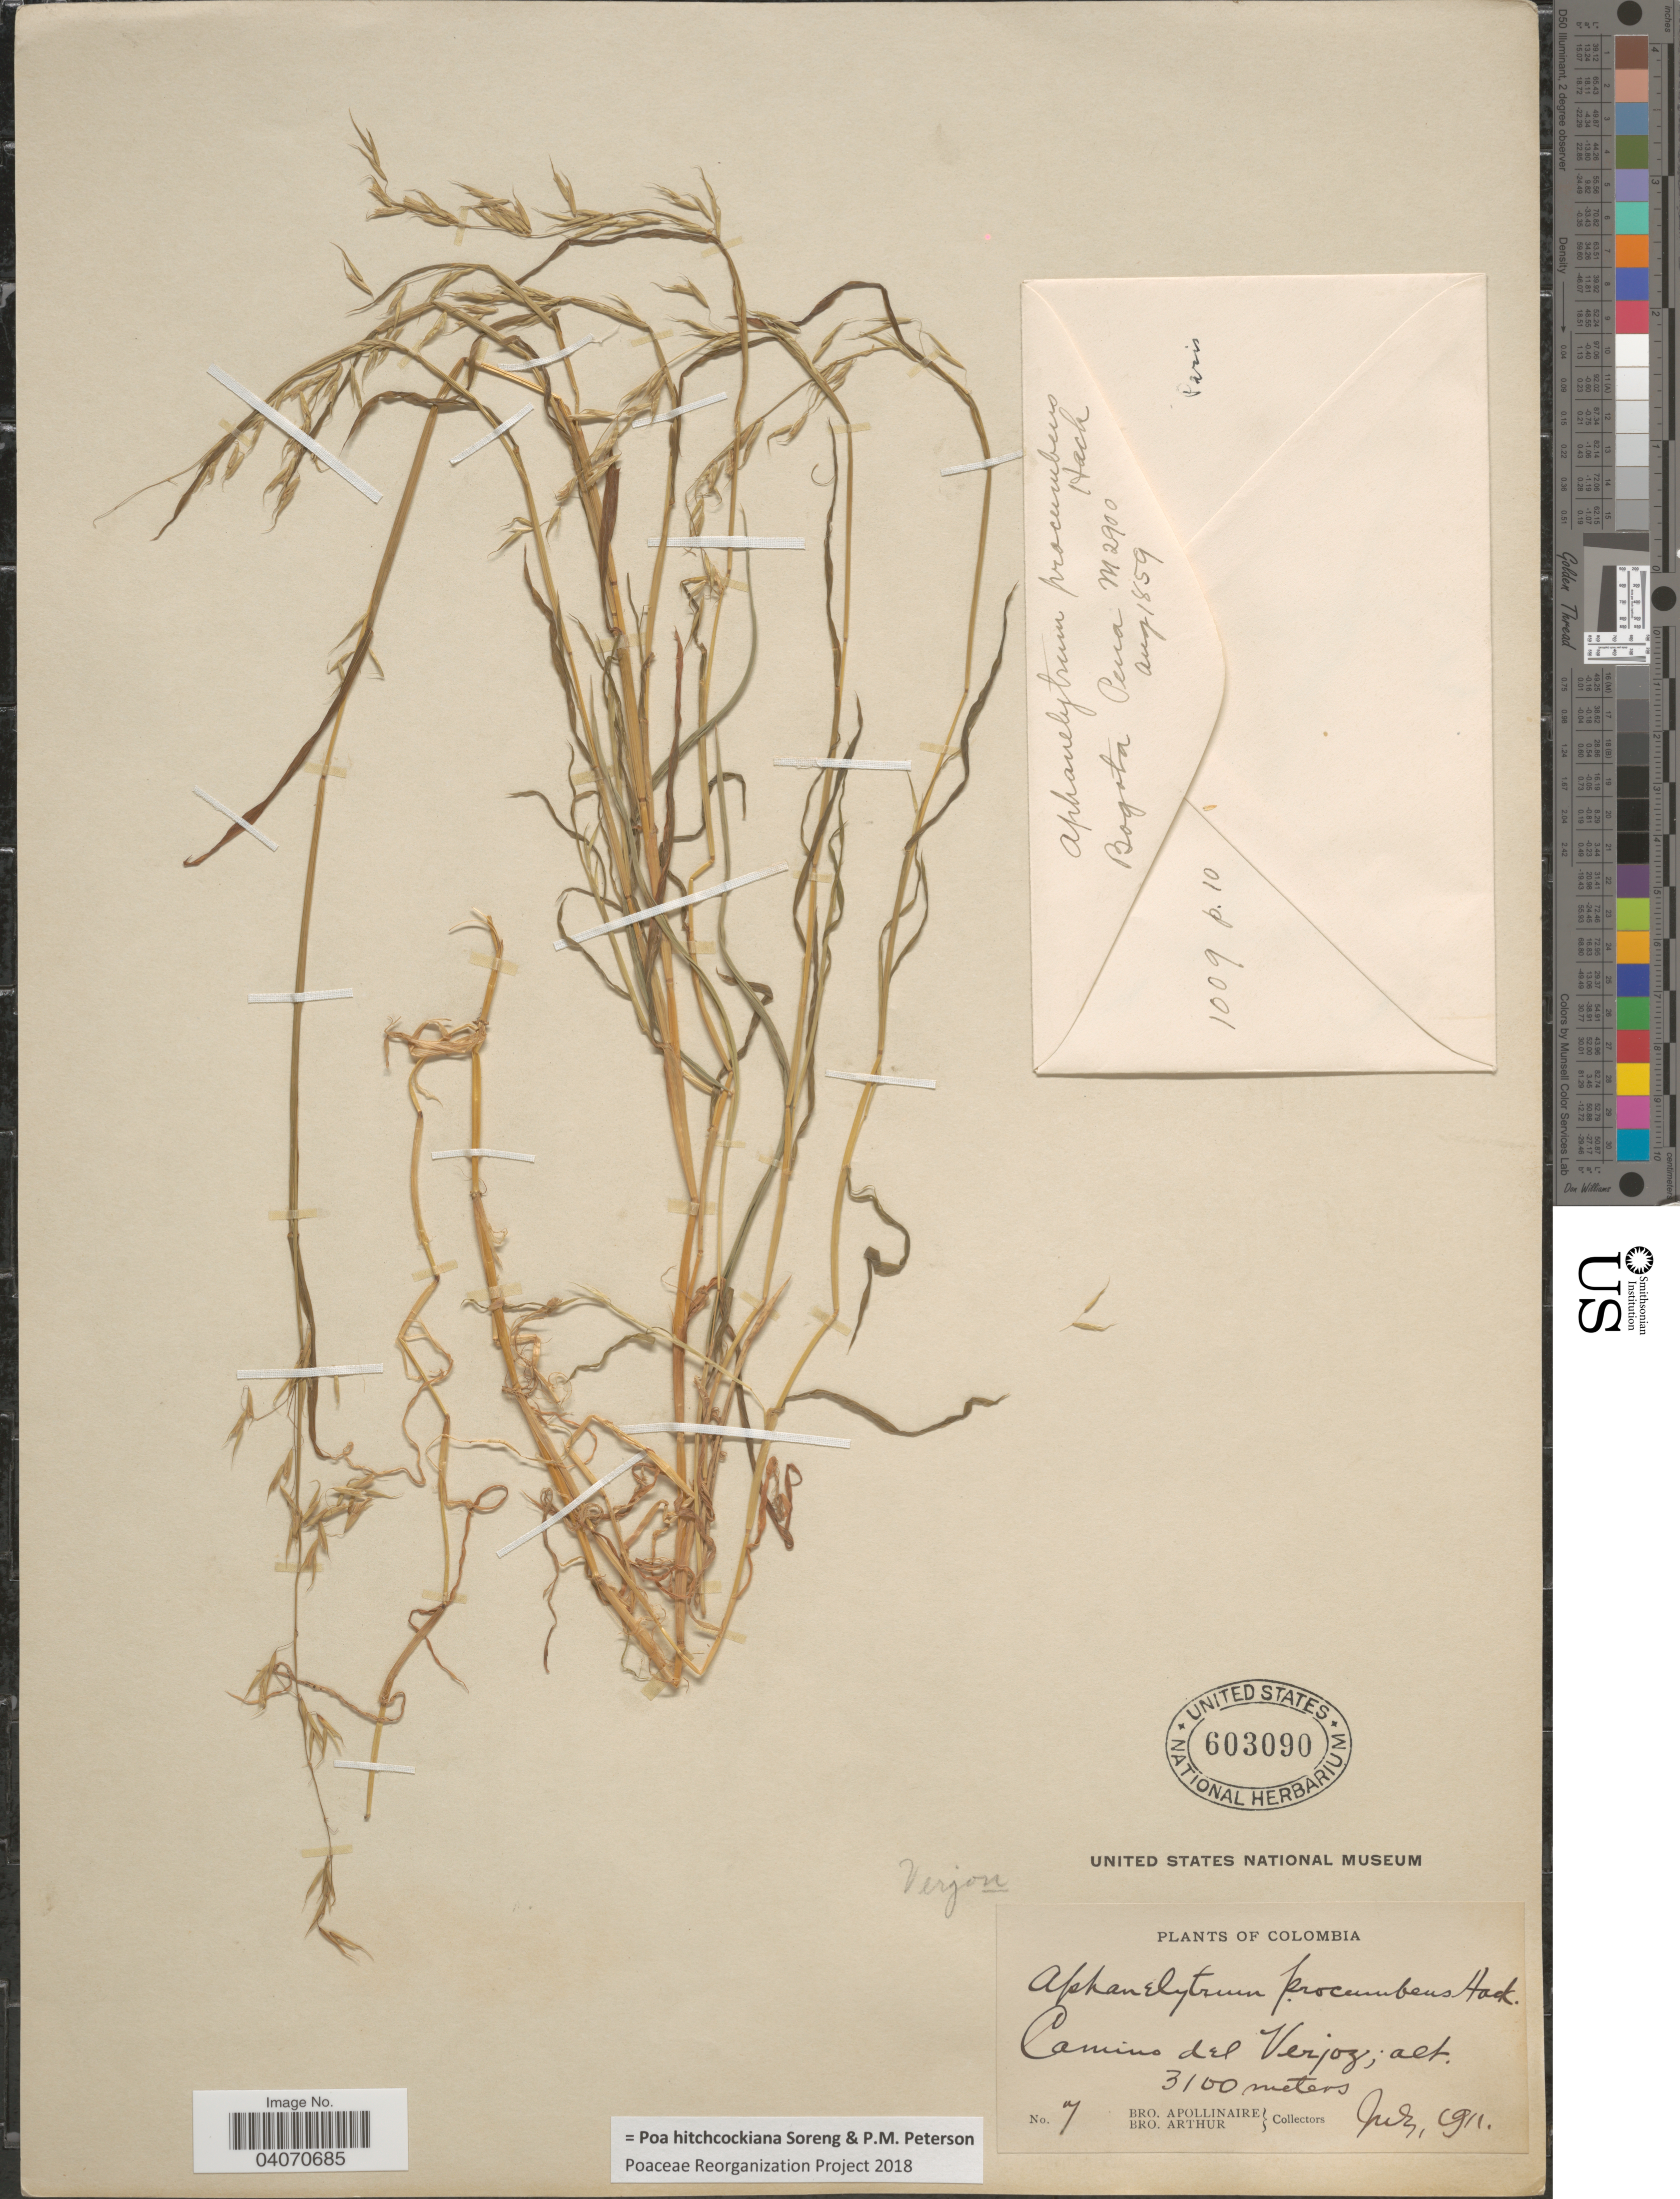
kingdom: Plantae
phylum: Tracheophyta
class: Liliopsida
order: Poales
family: Poaceae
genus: Poa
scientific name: Poa hitchcockiana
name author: Soreng & P.M. Peterson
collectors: Bro. Apollinaire & Bro. Arthur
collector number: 7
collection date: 1911-07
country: Colombia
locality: Camino del Verjoz. Verjon.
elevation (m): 3100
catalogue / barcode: US 603090